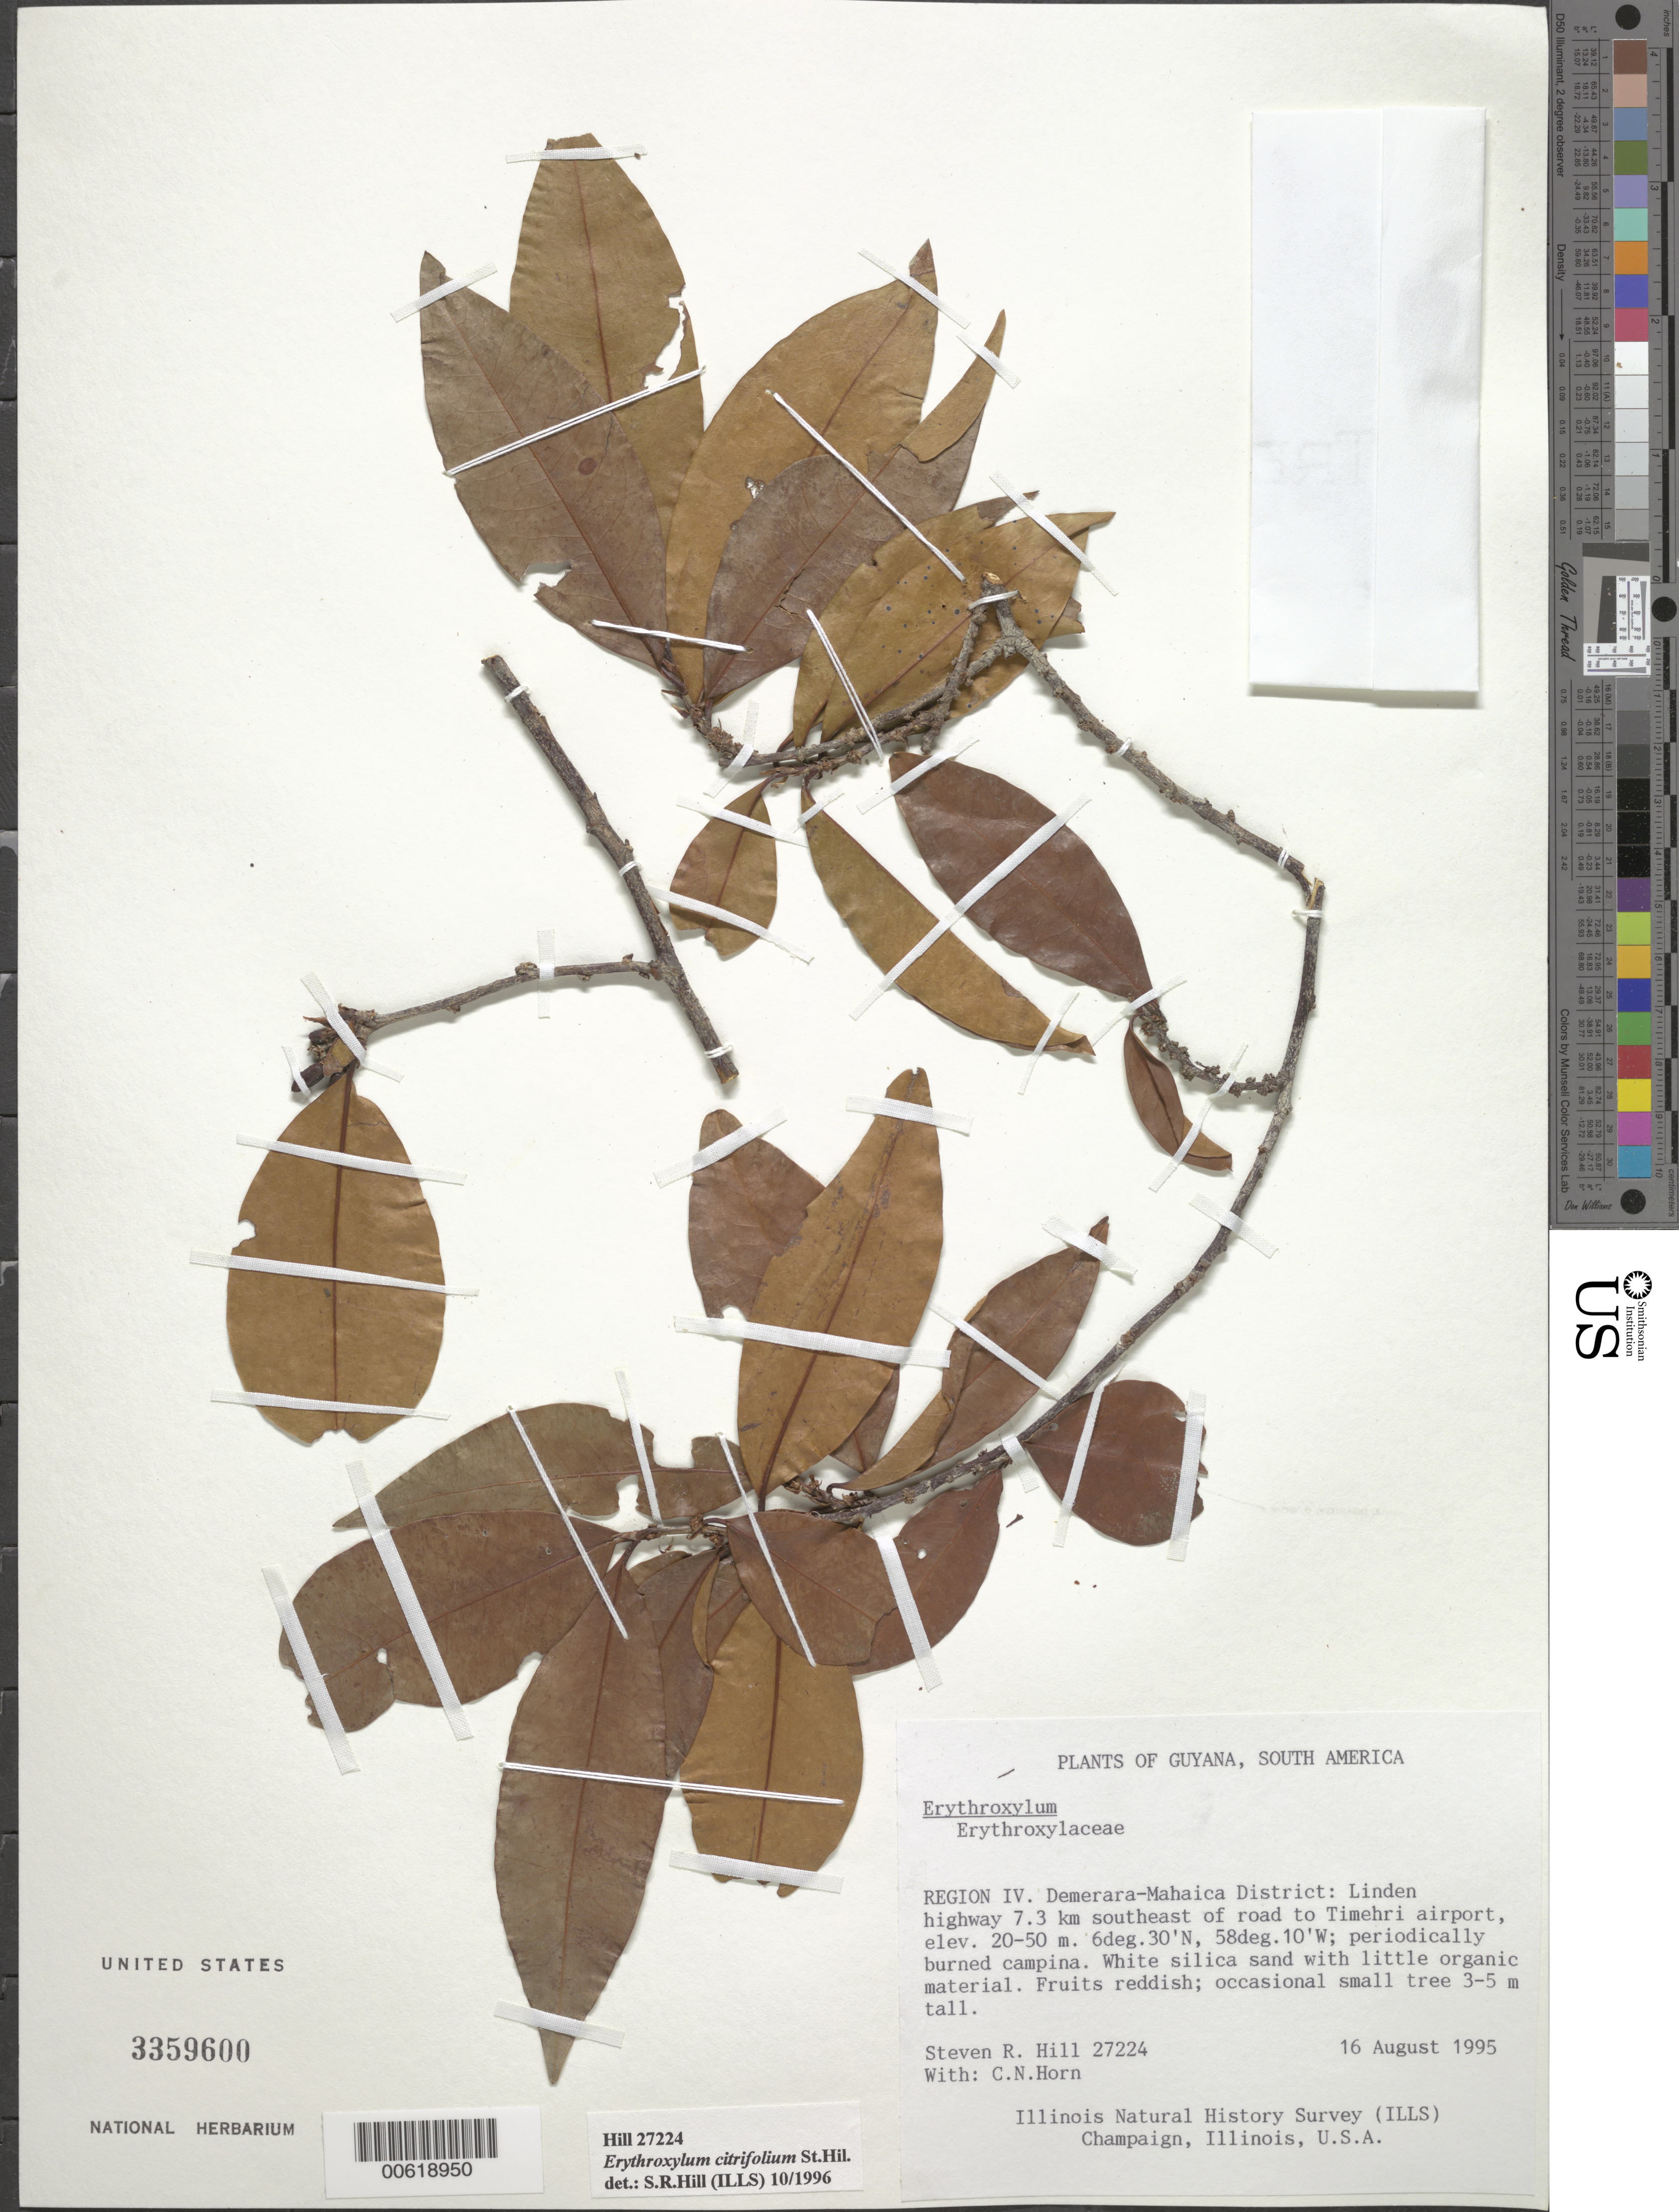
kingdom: Plantae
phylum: Tracheophyta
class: Magnoliopsida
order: Malpighiales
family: Erythroxylaceae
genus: Erythroxylum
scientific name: Erythroxylum citrifolium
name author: A. St.-Hil.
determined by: Hill, Steven R.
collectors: S. R. Hill, C. N. Horn & H. Vermeer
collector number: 27224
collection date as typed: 16-Aug-95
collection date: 1995-08-16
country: Guyana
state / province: Demerara-Mahaica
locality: Linden Hwy., 7.3 km SE of Timehri Airport road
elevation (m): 20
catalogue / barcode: US 3359600